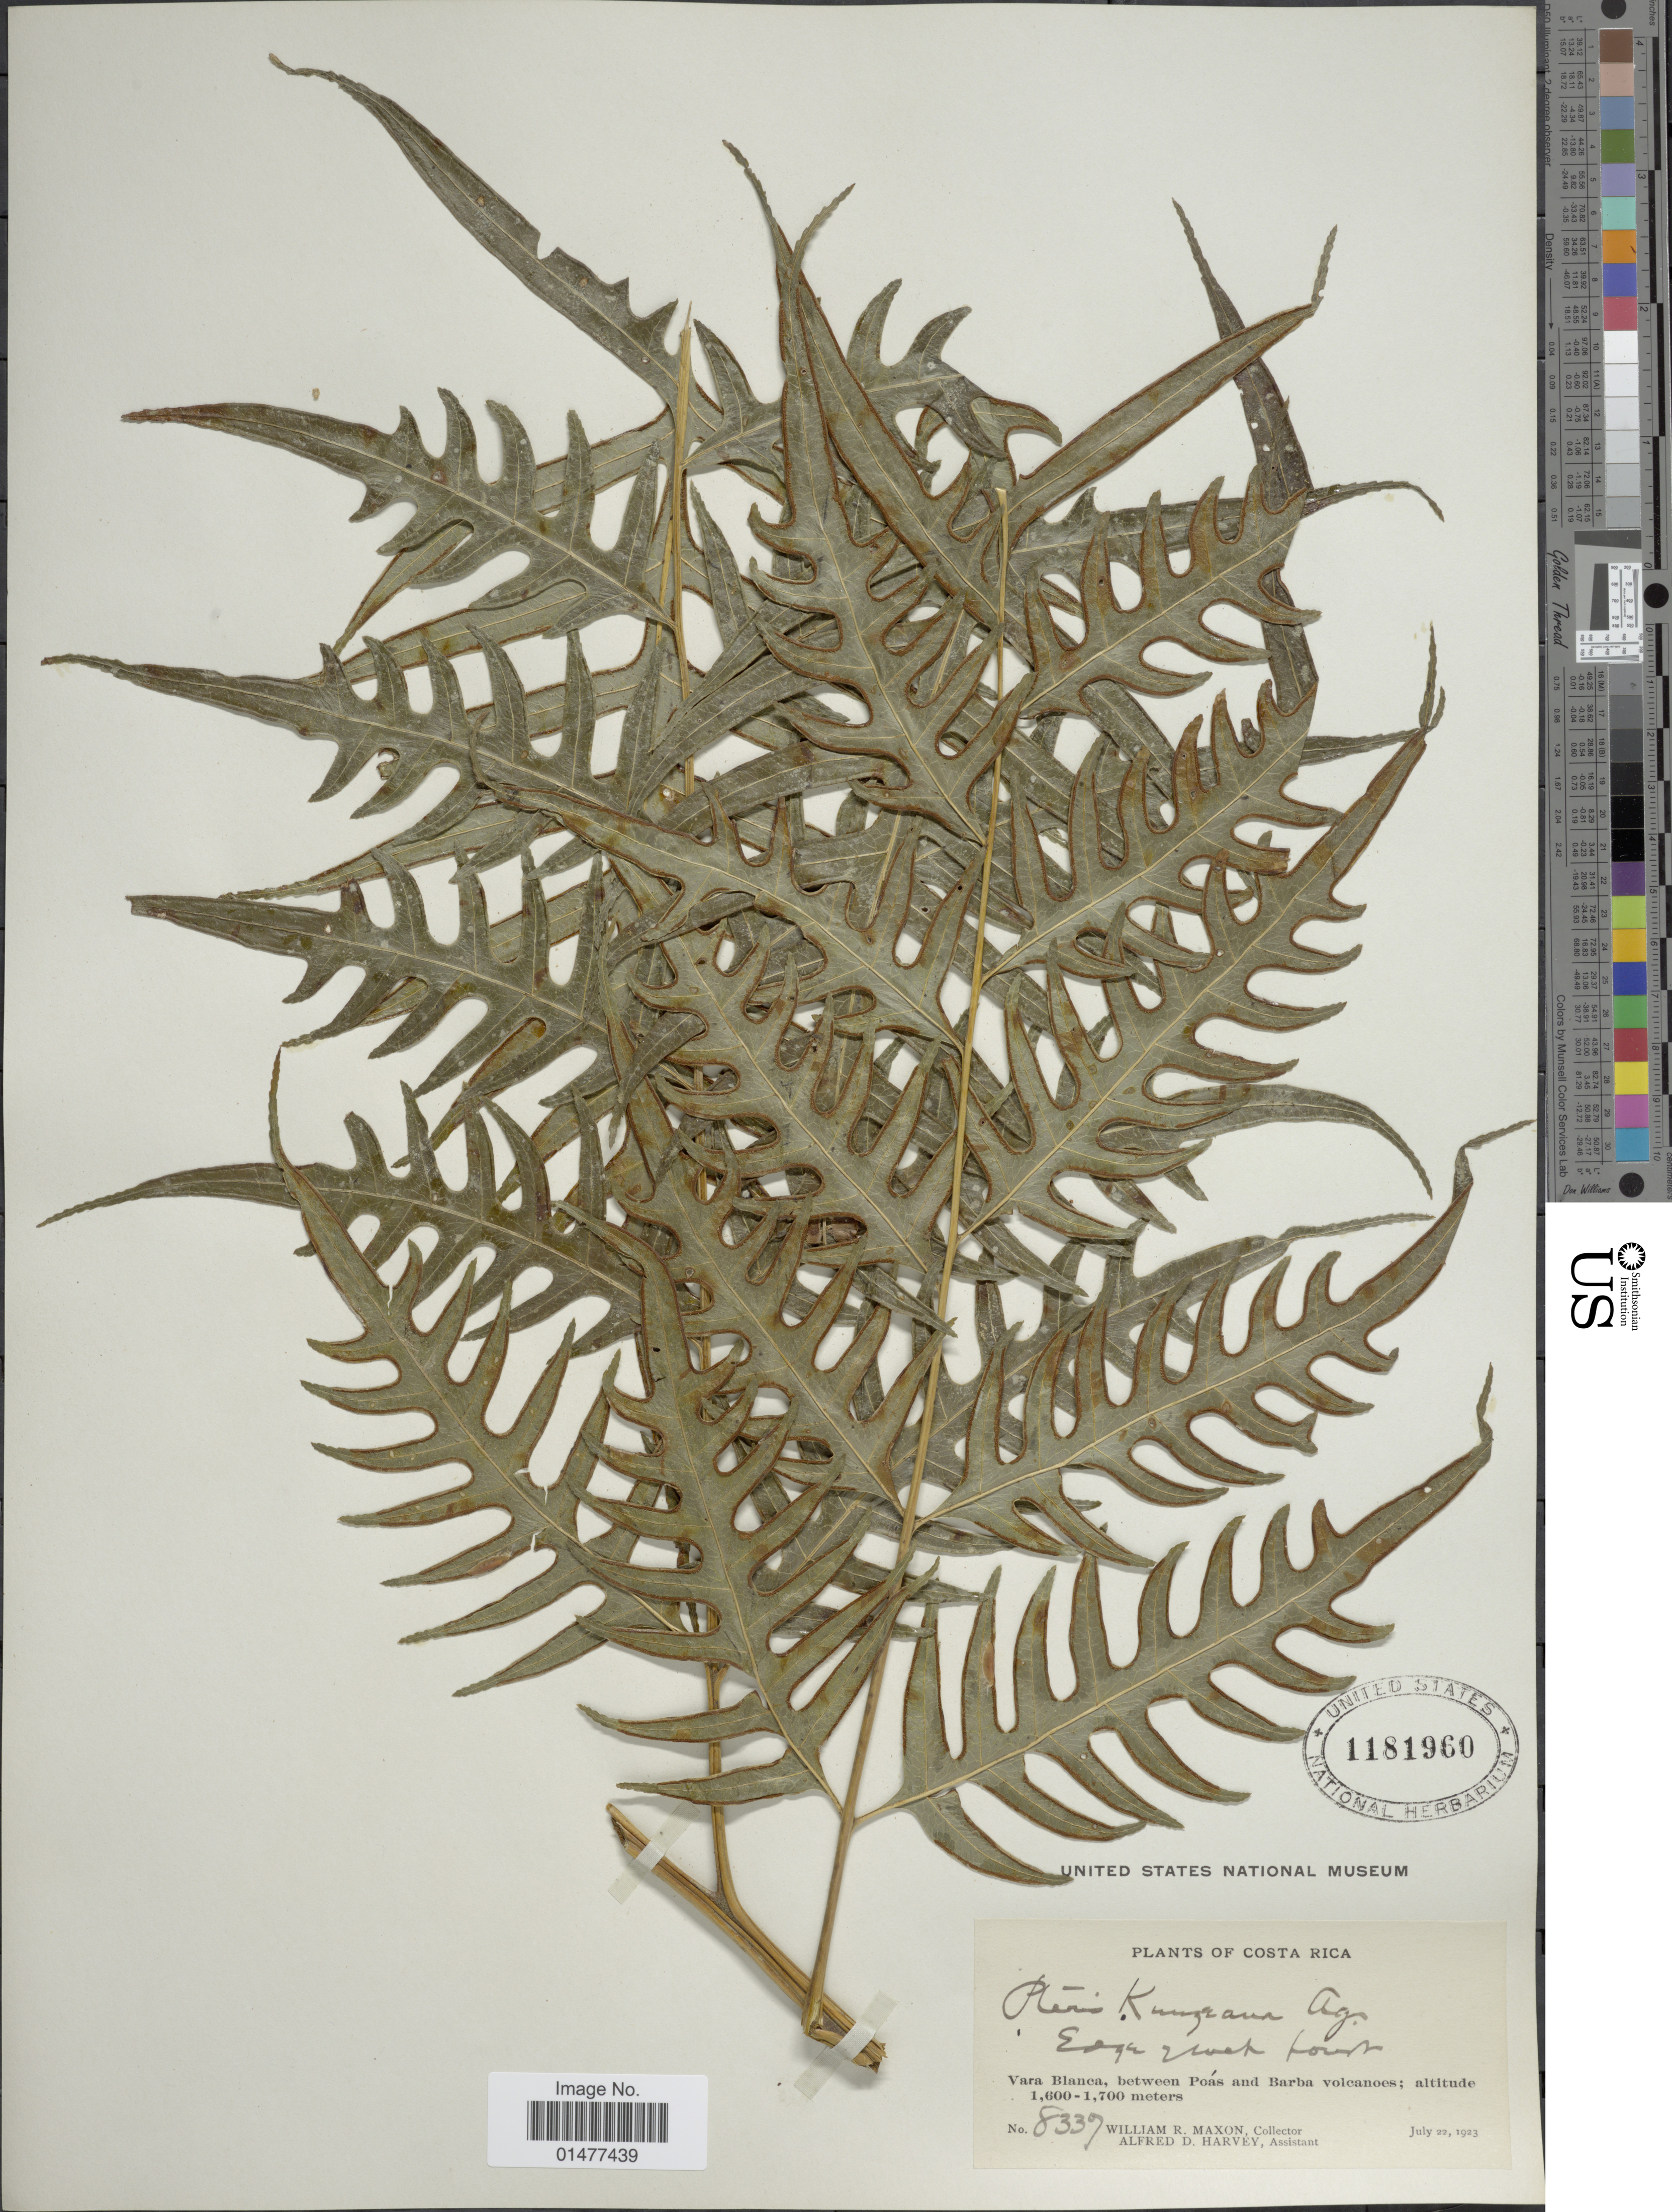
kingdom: Plantae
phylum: Tracheophyta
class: Polypodiopsida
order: Polypodiales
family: Pteridaceae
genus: Pteris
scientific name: Pteris altissima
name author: Poir.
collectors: W. R. Maxon & A. D. Harvey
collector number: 8337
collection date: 1923-07-22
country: Costa Rica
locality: Vara Blanca, between Poas and Barba volcanoes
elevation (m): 1600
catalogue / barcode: US 1181960